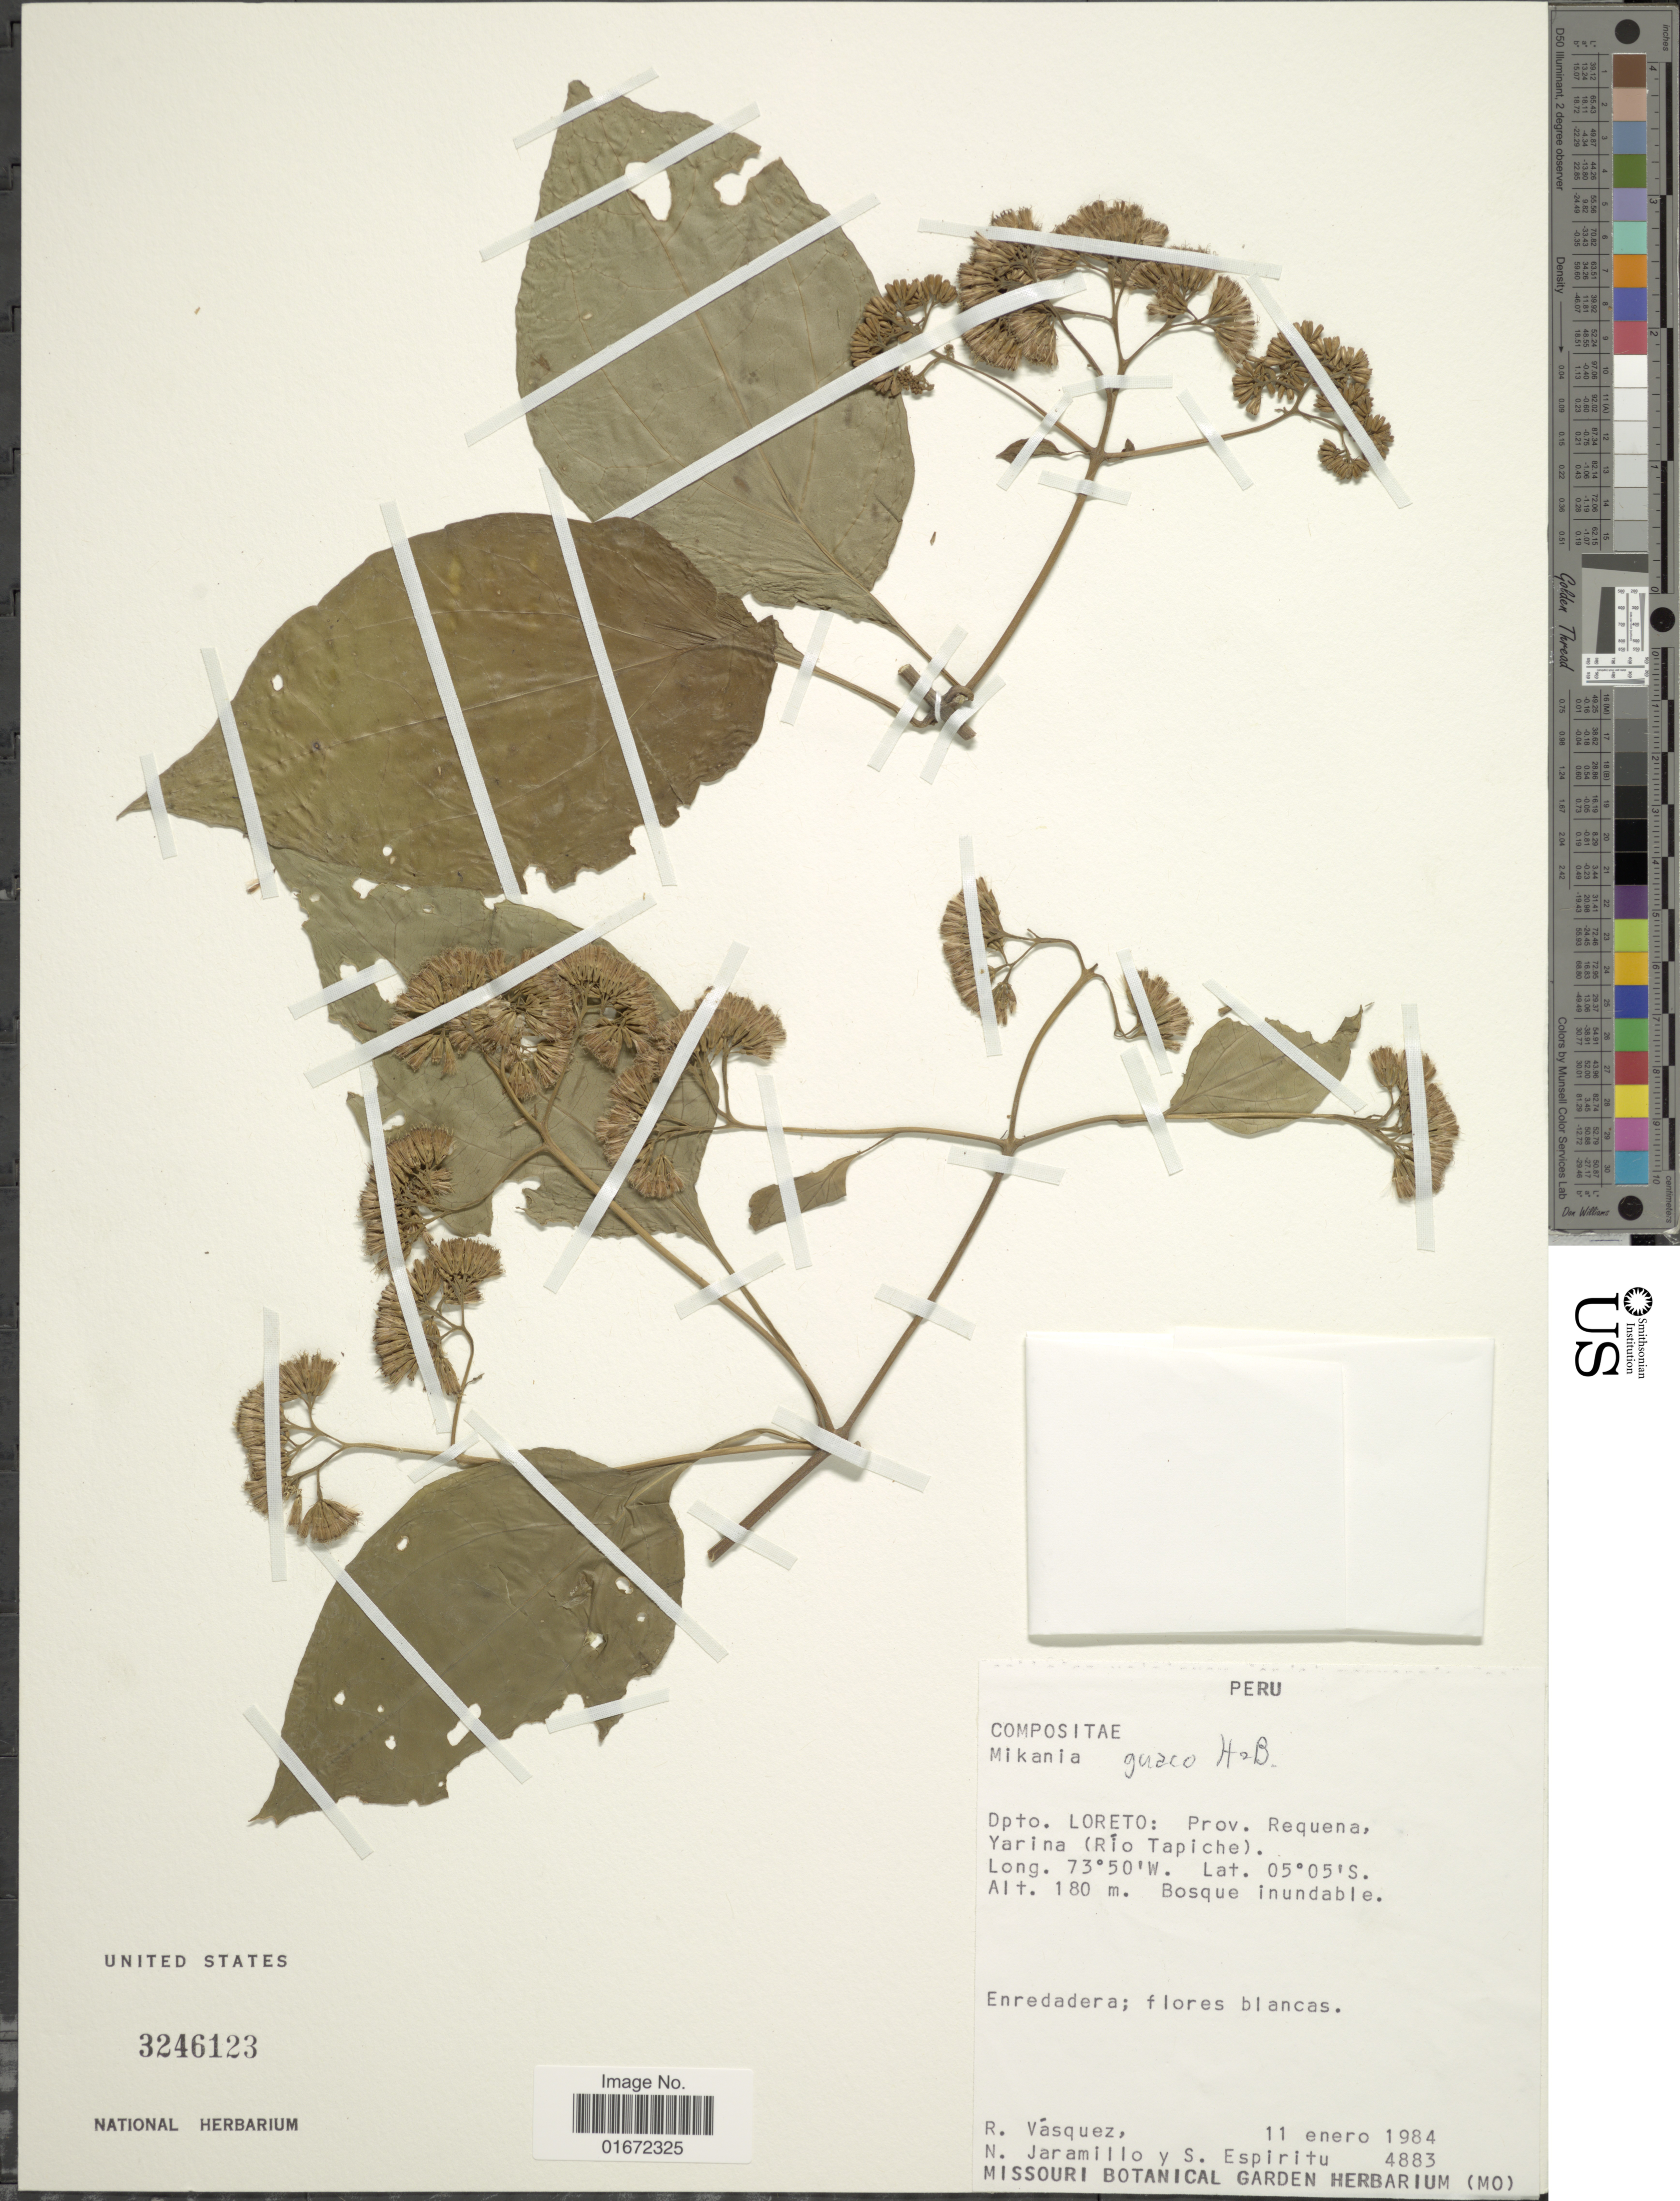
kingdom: Plantae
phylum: Tracheophyta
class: Magnoliopsida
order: Asterales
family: Asteraceae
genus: Mikania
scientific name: Mikania guaco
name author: Humb. & Bonpl.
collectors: R. Vásquez, N. Jaramillo & S. Espiritu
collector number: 4883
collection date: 1984-01-11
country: Peru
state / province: Loreto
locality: Dpto. Loreto: Prov. Requena, Yarina (Río Tapiche)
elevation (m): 180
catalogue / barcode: US 3246123